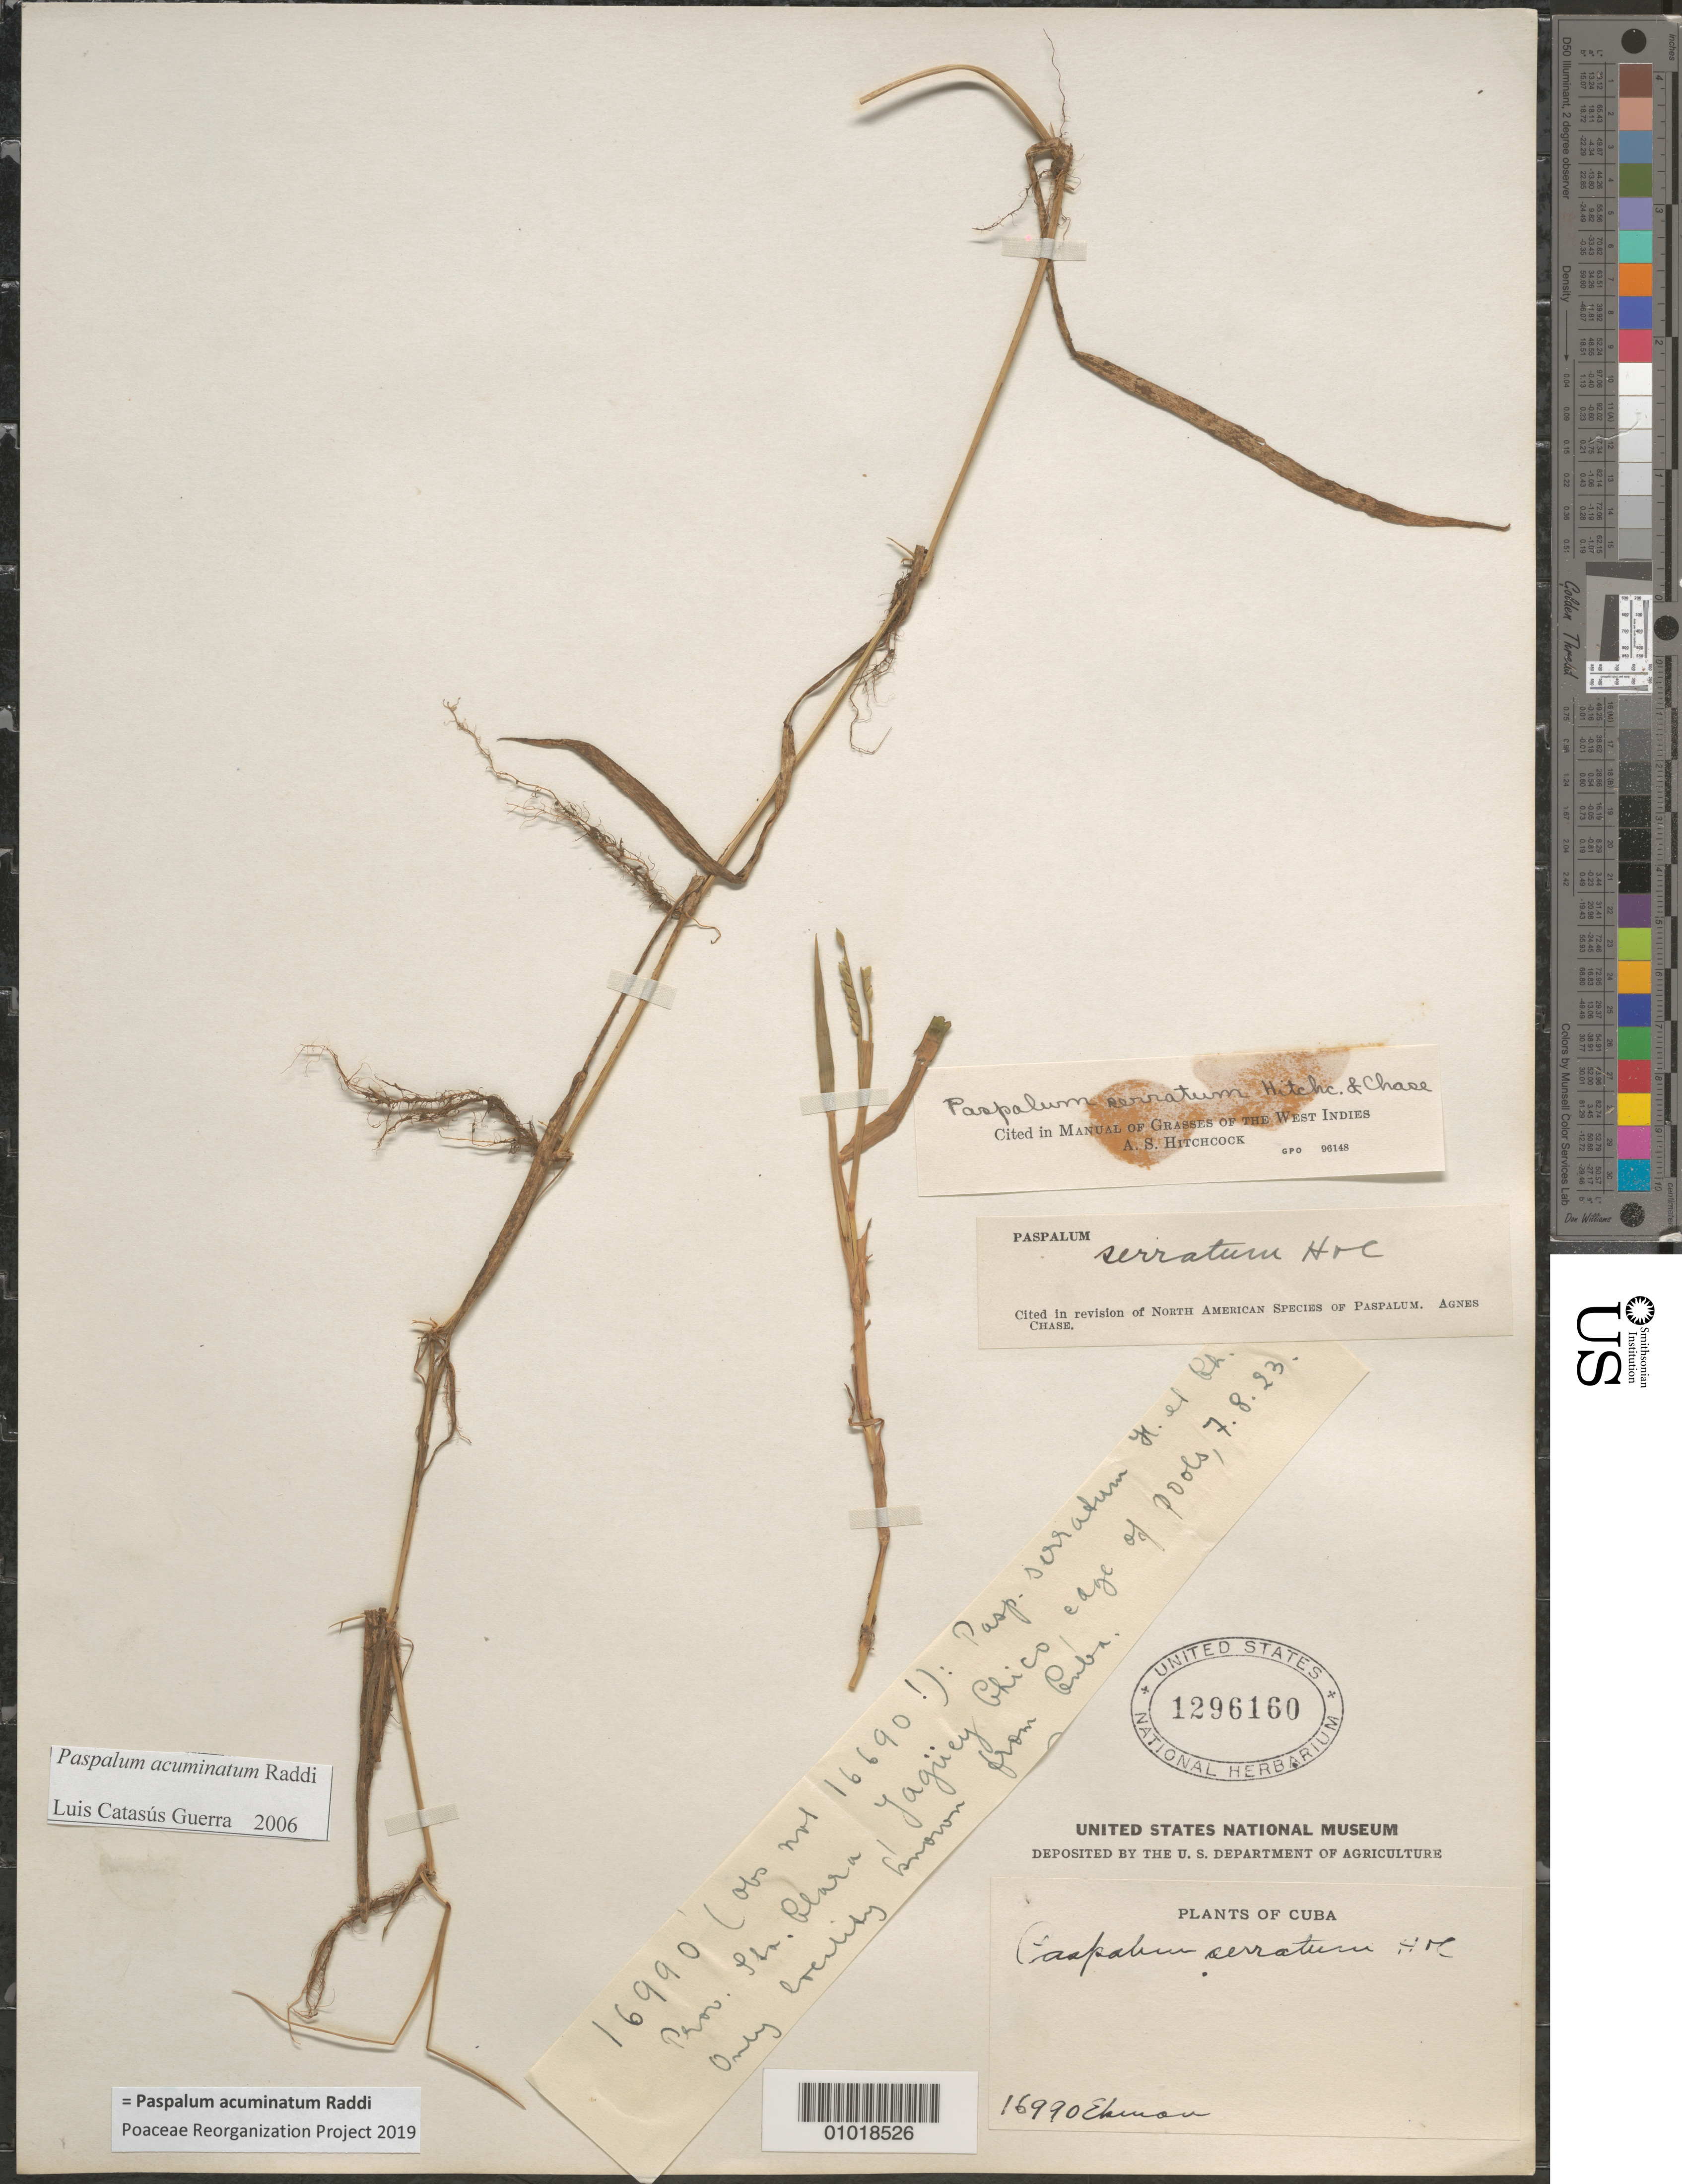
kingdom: Plantae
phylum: Tracheophyta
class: Liliopsida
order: Poales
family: Poaceae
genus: Paspalum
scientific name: Paspalum acuminatum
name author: Raddi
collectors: E. L. Ekman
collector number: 16990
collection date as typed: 07 Aug 1923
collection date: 1923-08-07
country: Cuba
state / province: Villa Clara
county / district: Santa Clara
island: Cuba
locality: Jaguey Chico, edge of pools, only locality known from Cuba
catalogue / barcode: US 1296160